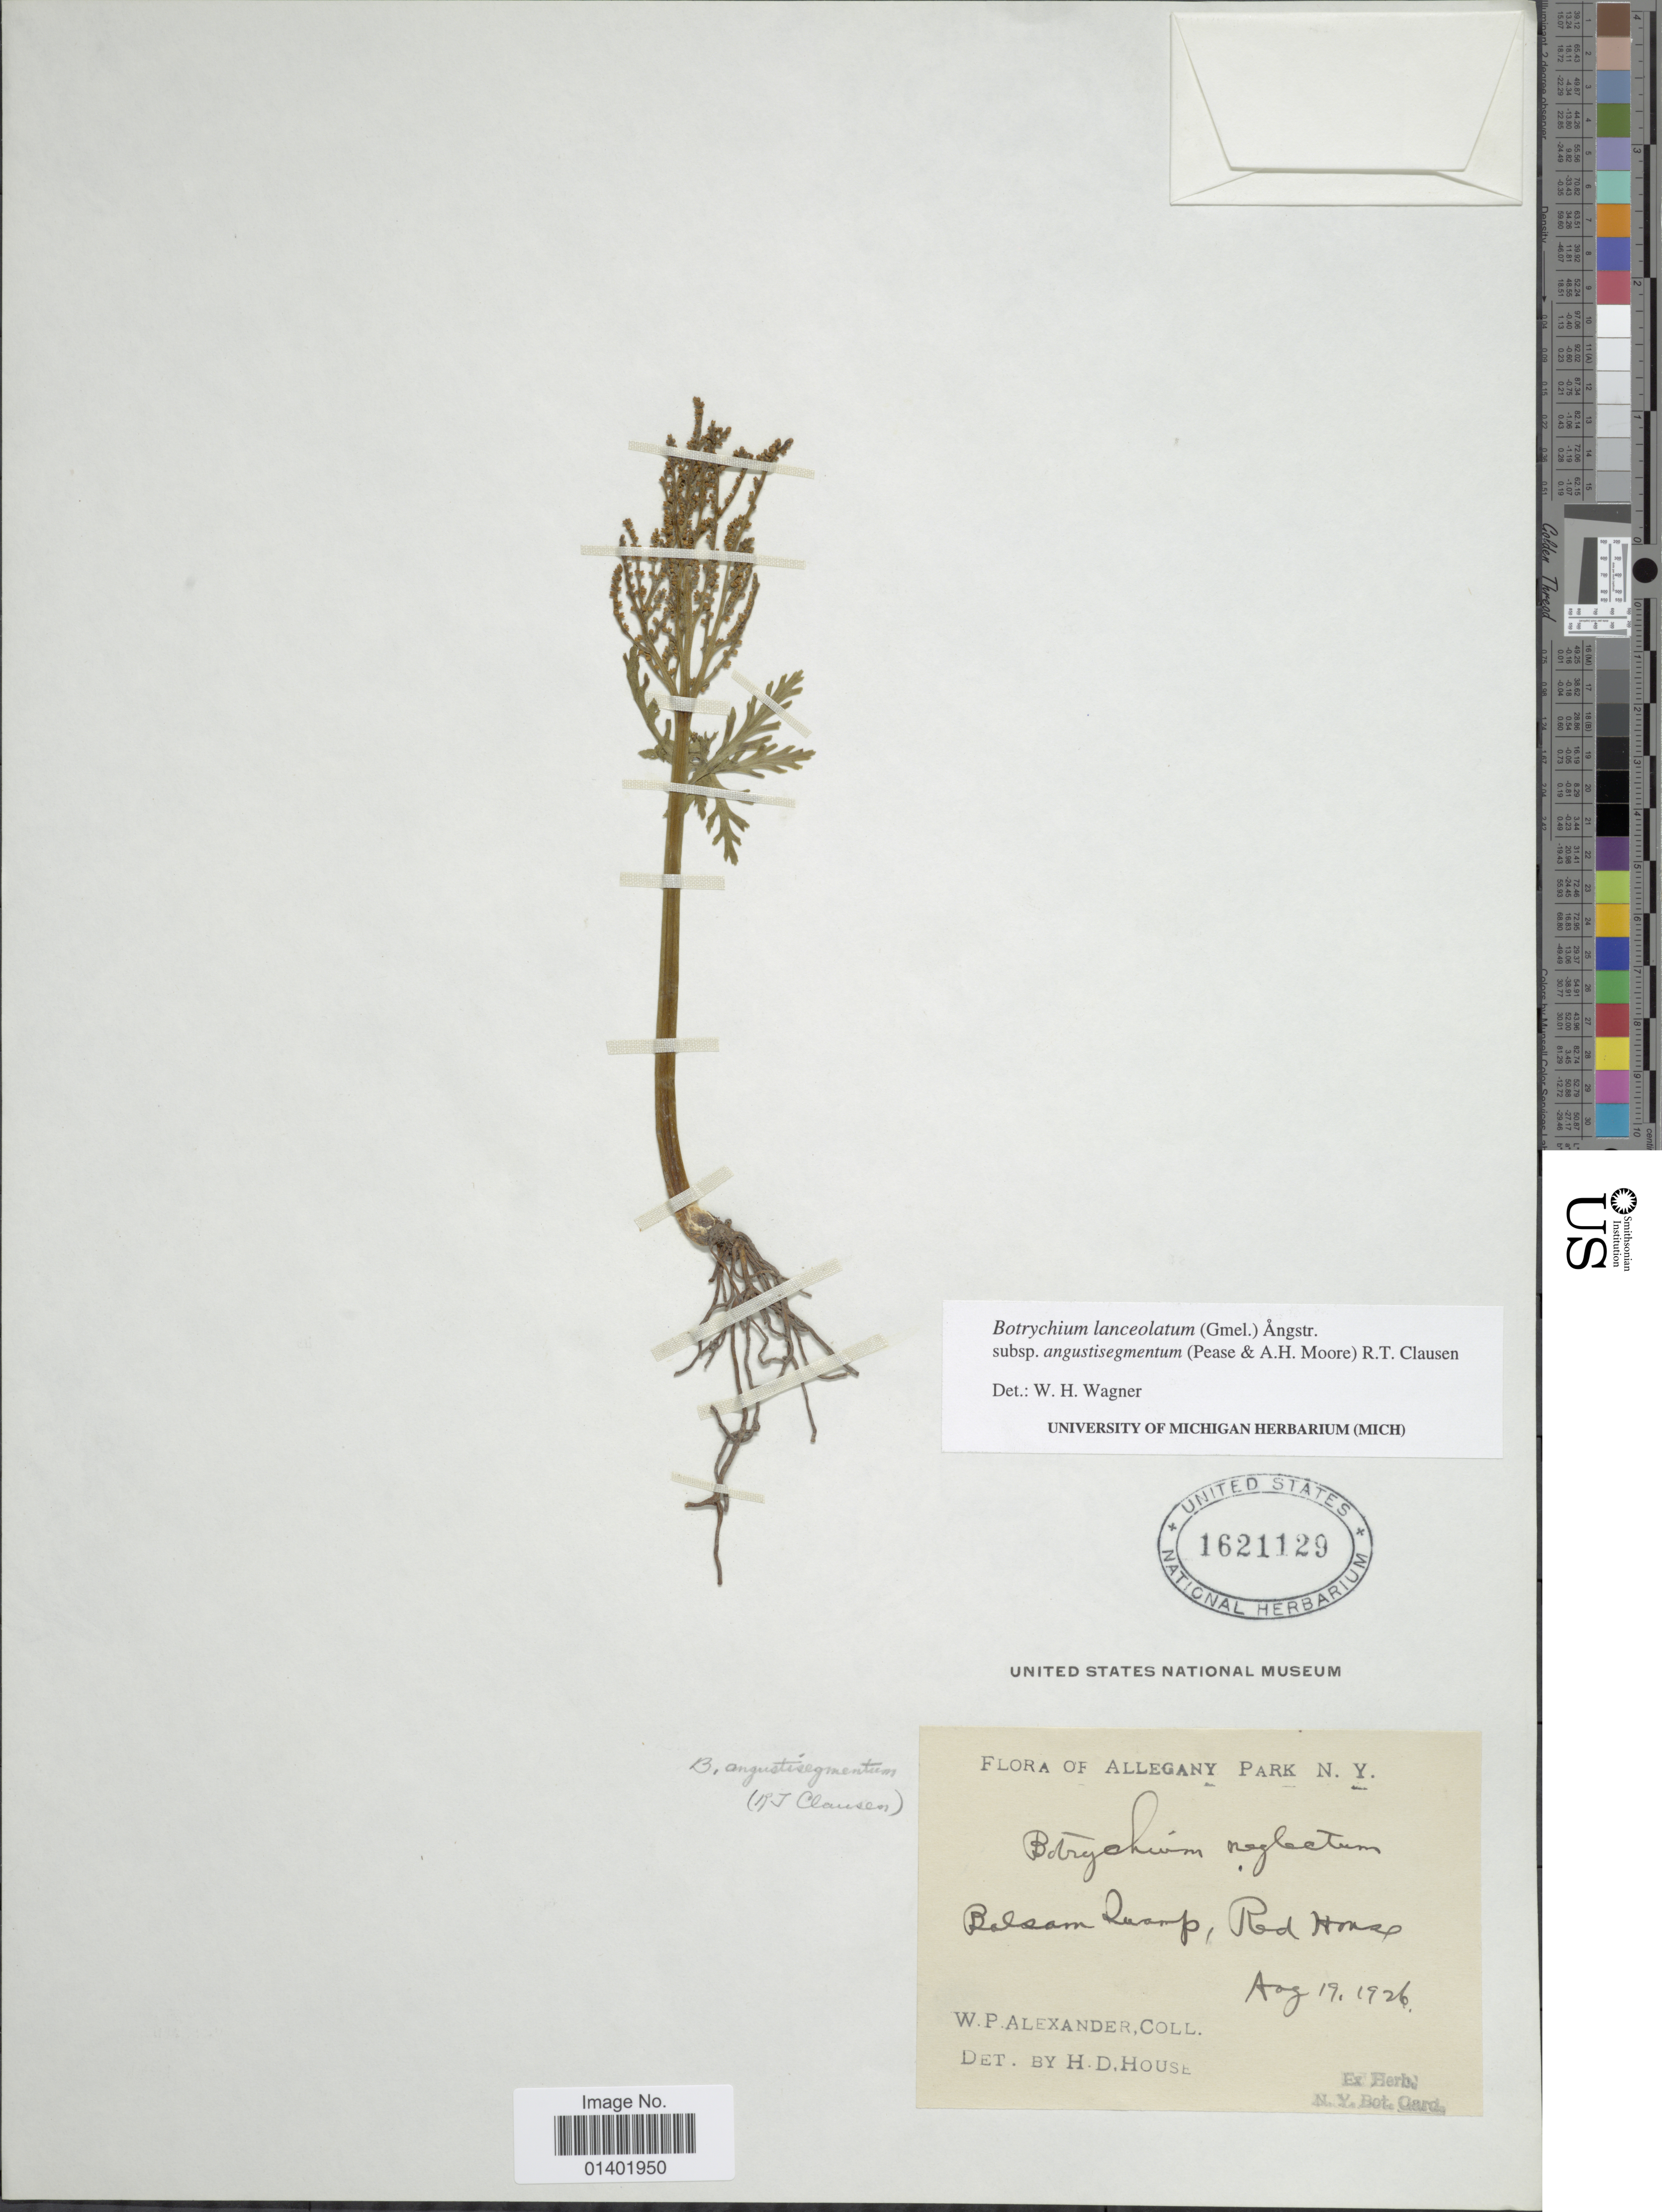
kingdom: Plantae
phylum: Tracheophyta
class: Polypodiopsida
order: Ophioglossales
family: Ophioglossaceae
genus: Botrychium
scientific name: Botrychium lanceolatum subsp. angustisegmentum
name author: (Pease & A.H. Moore) R.T. Clausen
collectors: W. P. Alexander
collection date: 1926-08-19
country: United States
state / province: New York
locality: Allegany Park, Balsam Swamp, Red House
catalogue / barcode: US 1621129